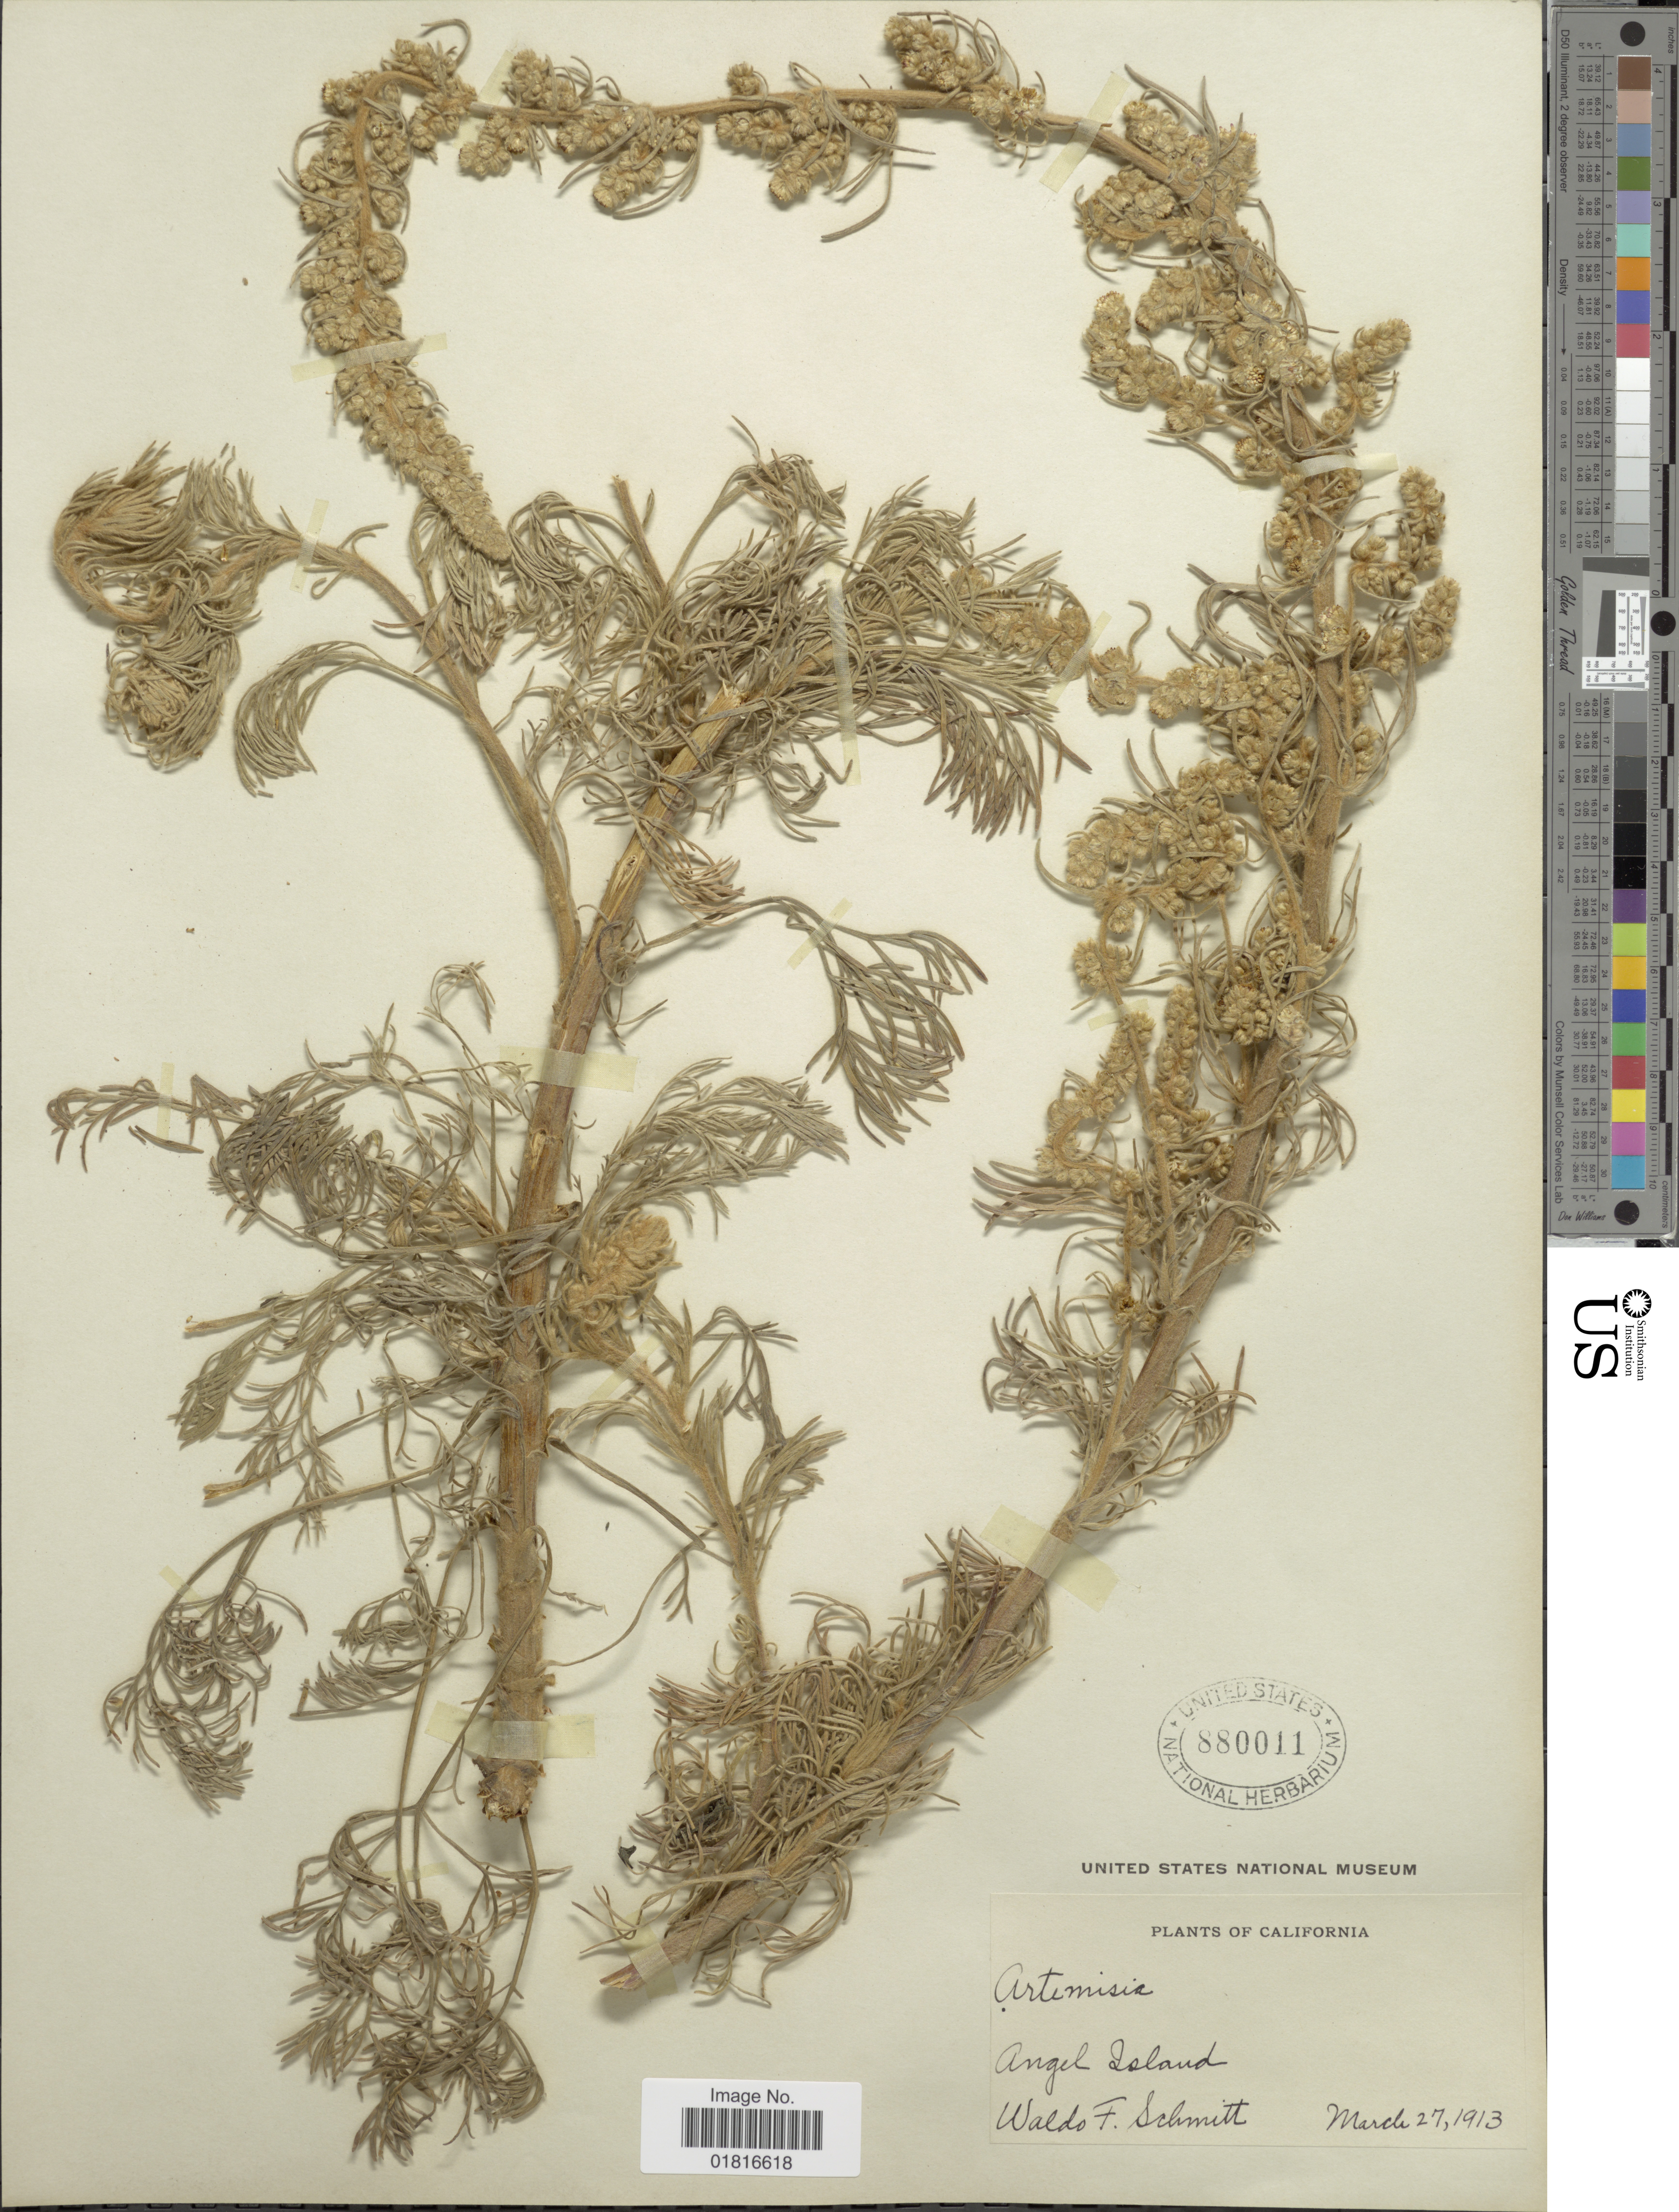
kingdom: Plantae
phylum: Tracheophyta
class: Magnoliopsida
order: Asterales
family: Asteraceae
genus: Artemisia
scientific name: Artemisia pycnocephala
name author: DC.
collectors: W. F. Schmitt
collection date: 1913-03-27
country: United States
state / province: California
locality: Angel Island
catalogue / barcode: US 880011